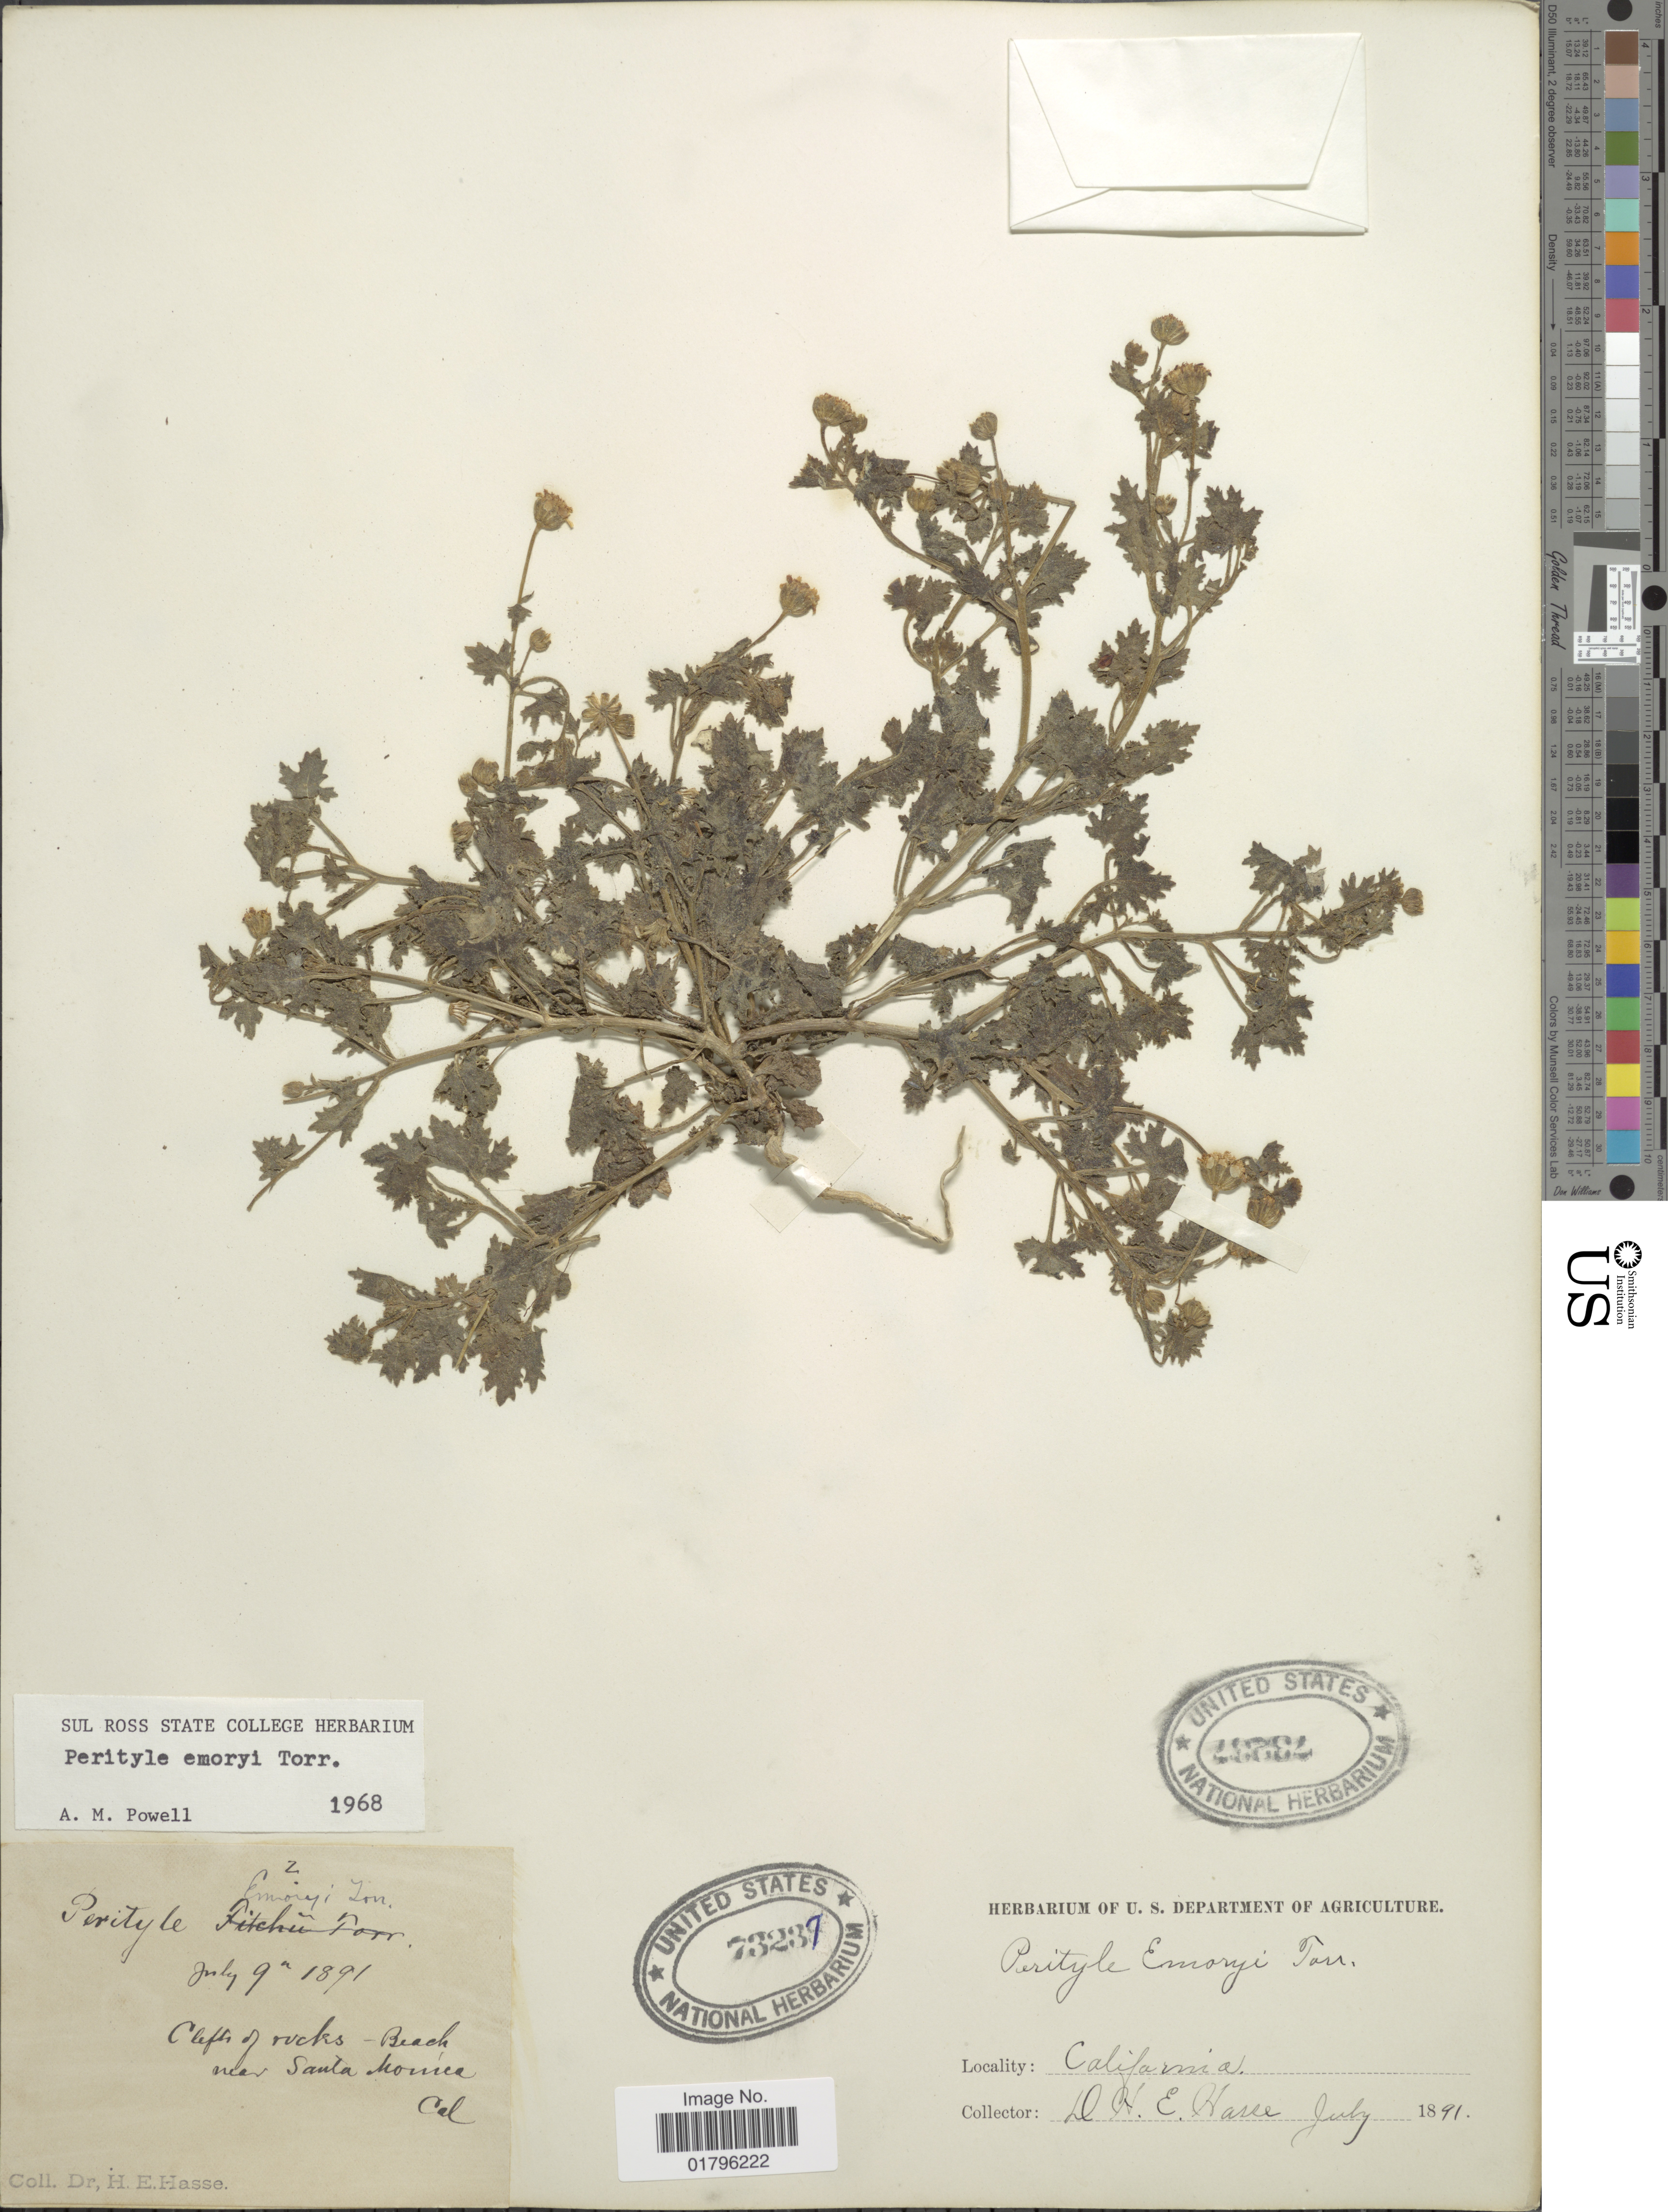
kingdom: Plantae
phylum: Tracheophyta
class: Magnoliopsida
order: Asterales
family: Asteraceae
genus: Perityle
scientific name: Perityle emoryi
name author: Torr.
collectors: H. E. Hasse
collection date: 1891-07-09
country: United States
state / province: California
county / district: Los Angeles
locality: Beach near Santa Monica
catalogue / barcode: US 73237